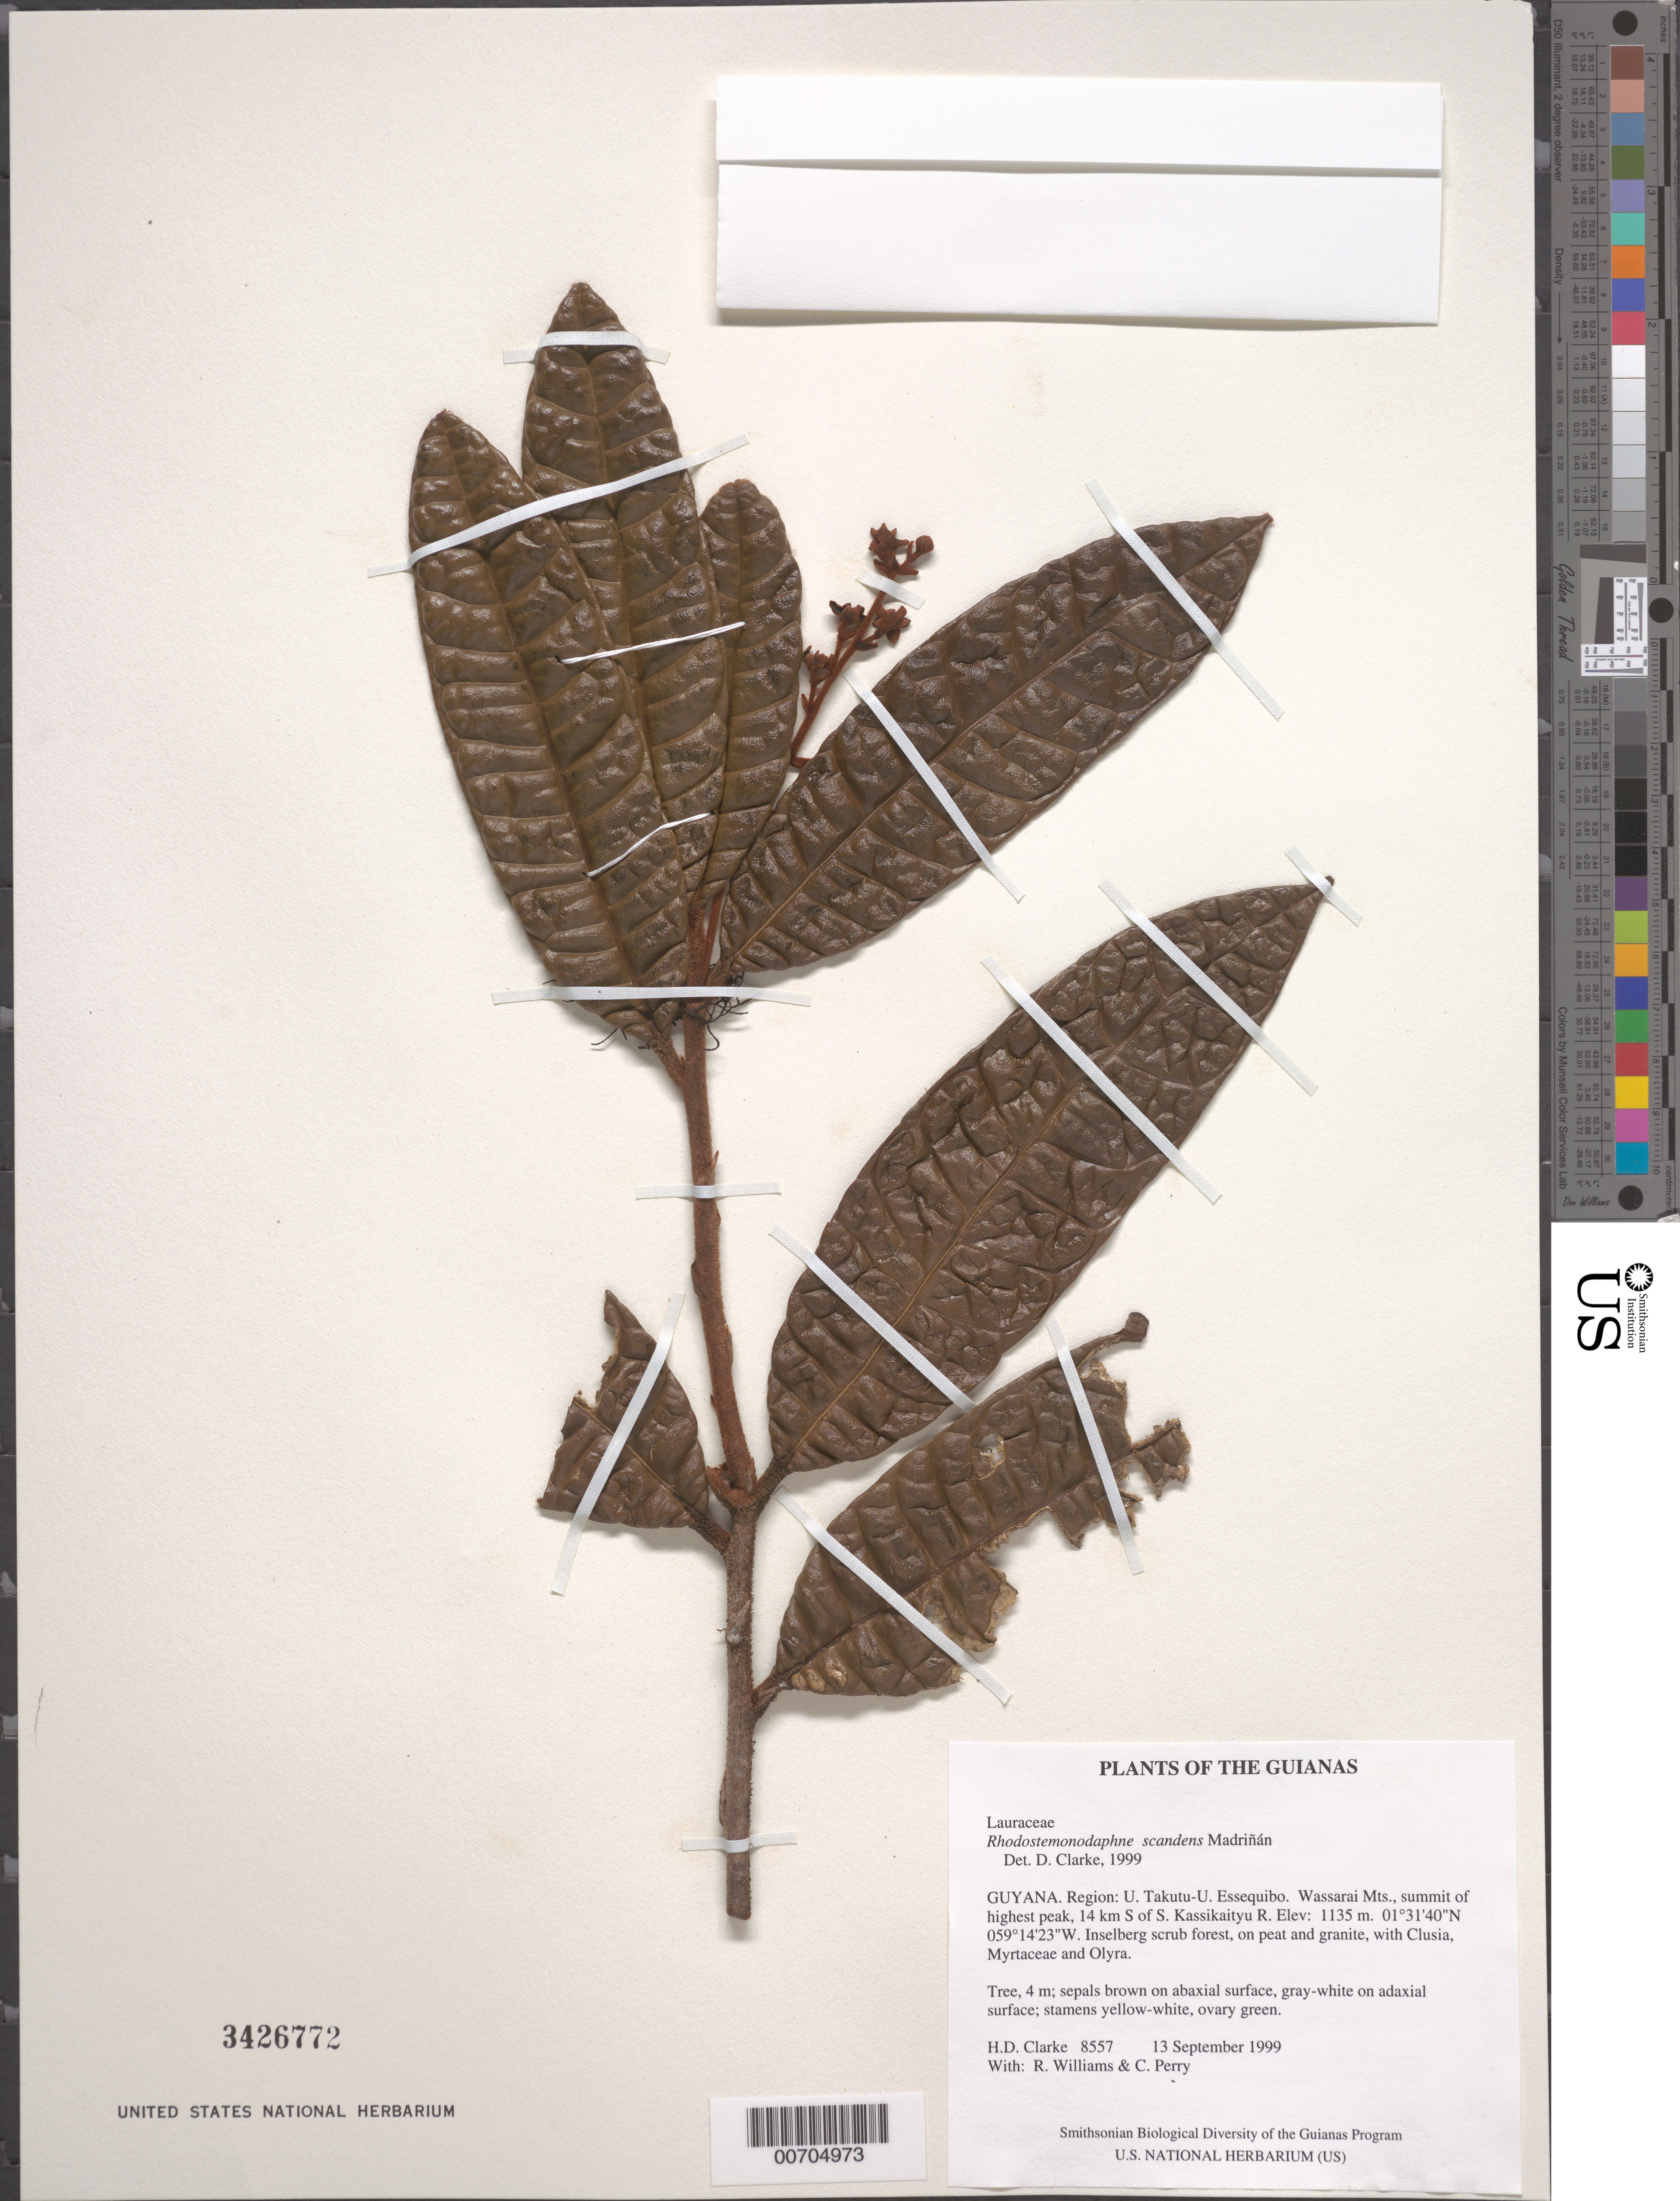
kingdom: Plantae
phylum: Tracheophyta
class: Magnoliopsida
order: Laurales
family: Lauraceae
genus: Rhodostemonodaphne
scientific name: Rhodostemonodaphne scandens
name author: Madriñán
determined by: Clarke, H. D., University of North Carolina (Asheville)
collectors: H. D. Clarke, R. Williams & C. Perry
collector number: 8557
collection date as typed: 13 September 1999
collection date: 1999-09-13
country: Guyana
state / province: U. Takutu-U. Essequibo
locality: Wassarai Mts., summit of highest peak, 14 km S of S. Kassikaityu R.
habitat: Inselberg scrub forest, on peat and granite, with Clusia, Myrtaceae and Olyra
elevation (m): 1135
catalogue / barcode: US 3426772